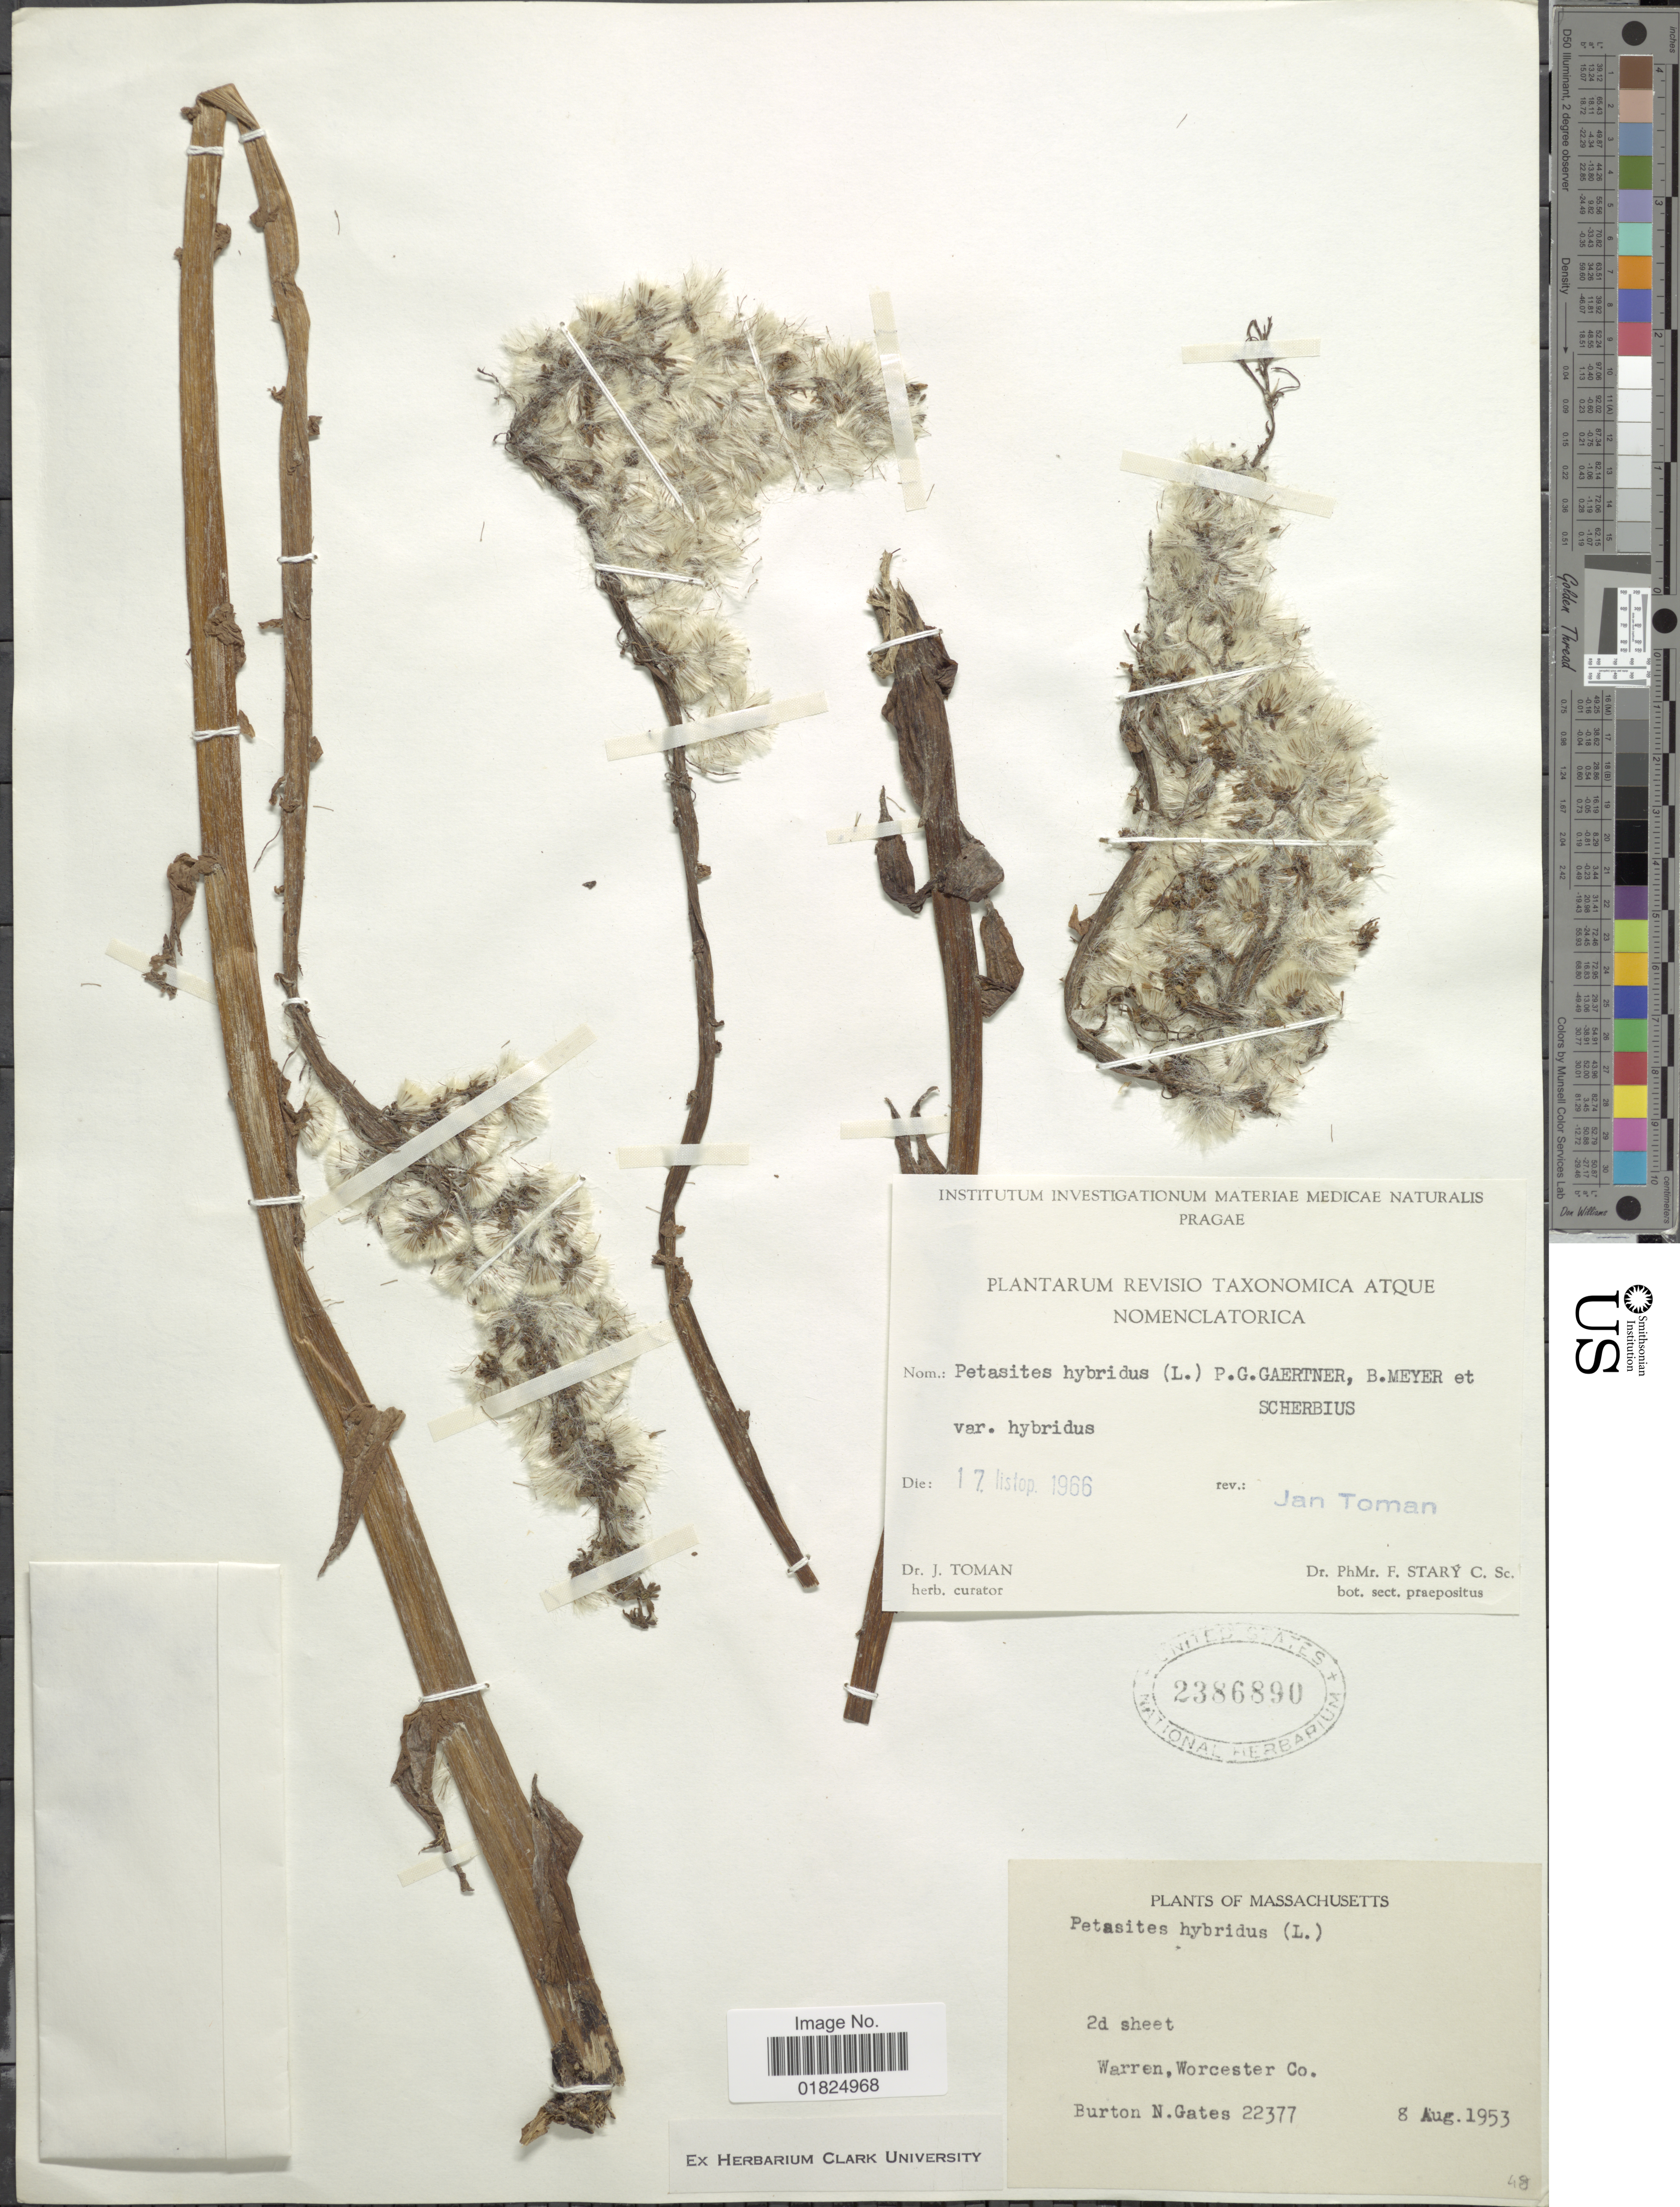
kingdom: Plantae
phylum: Tracheophyta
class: Magnoliopsida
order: Asterales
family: Asteraceae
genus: Petasites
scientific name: Petasites hybridus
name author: (L.) G. Gaertn. et al.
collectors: B. N. Gates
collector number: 22377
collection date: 1953-08-08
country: United States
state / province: Massachusetts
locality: Massachusetts. Warred, Worcester Co.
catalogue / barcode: US 2386890